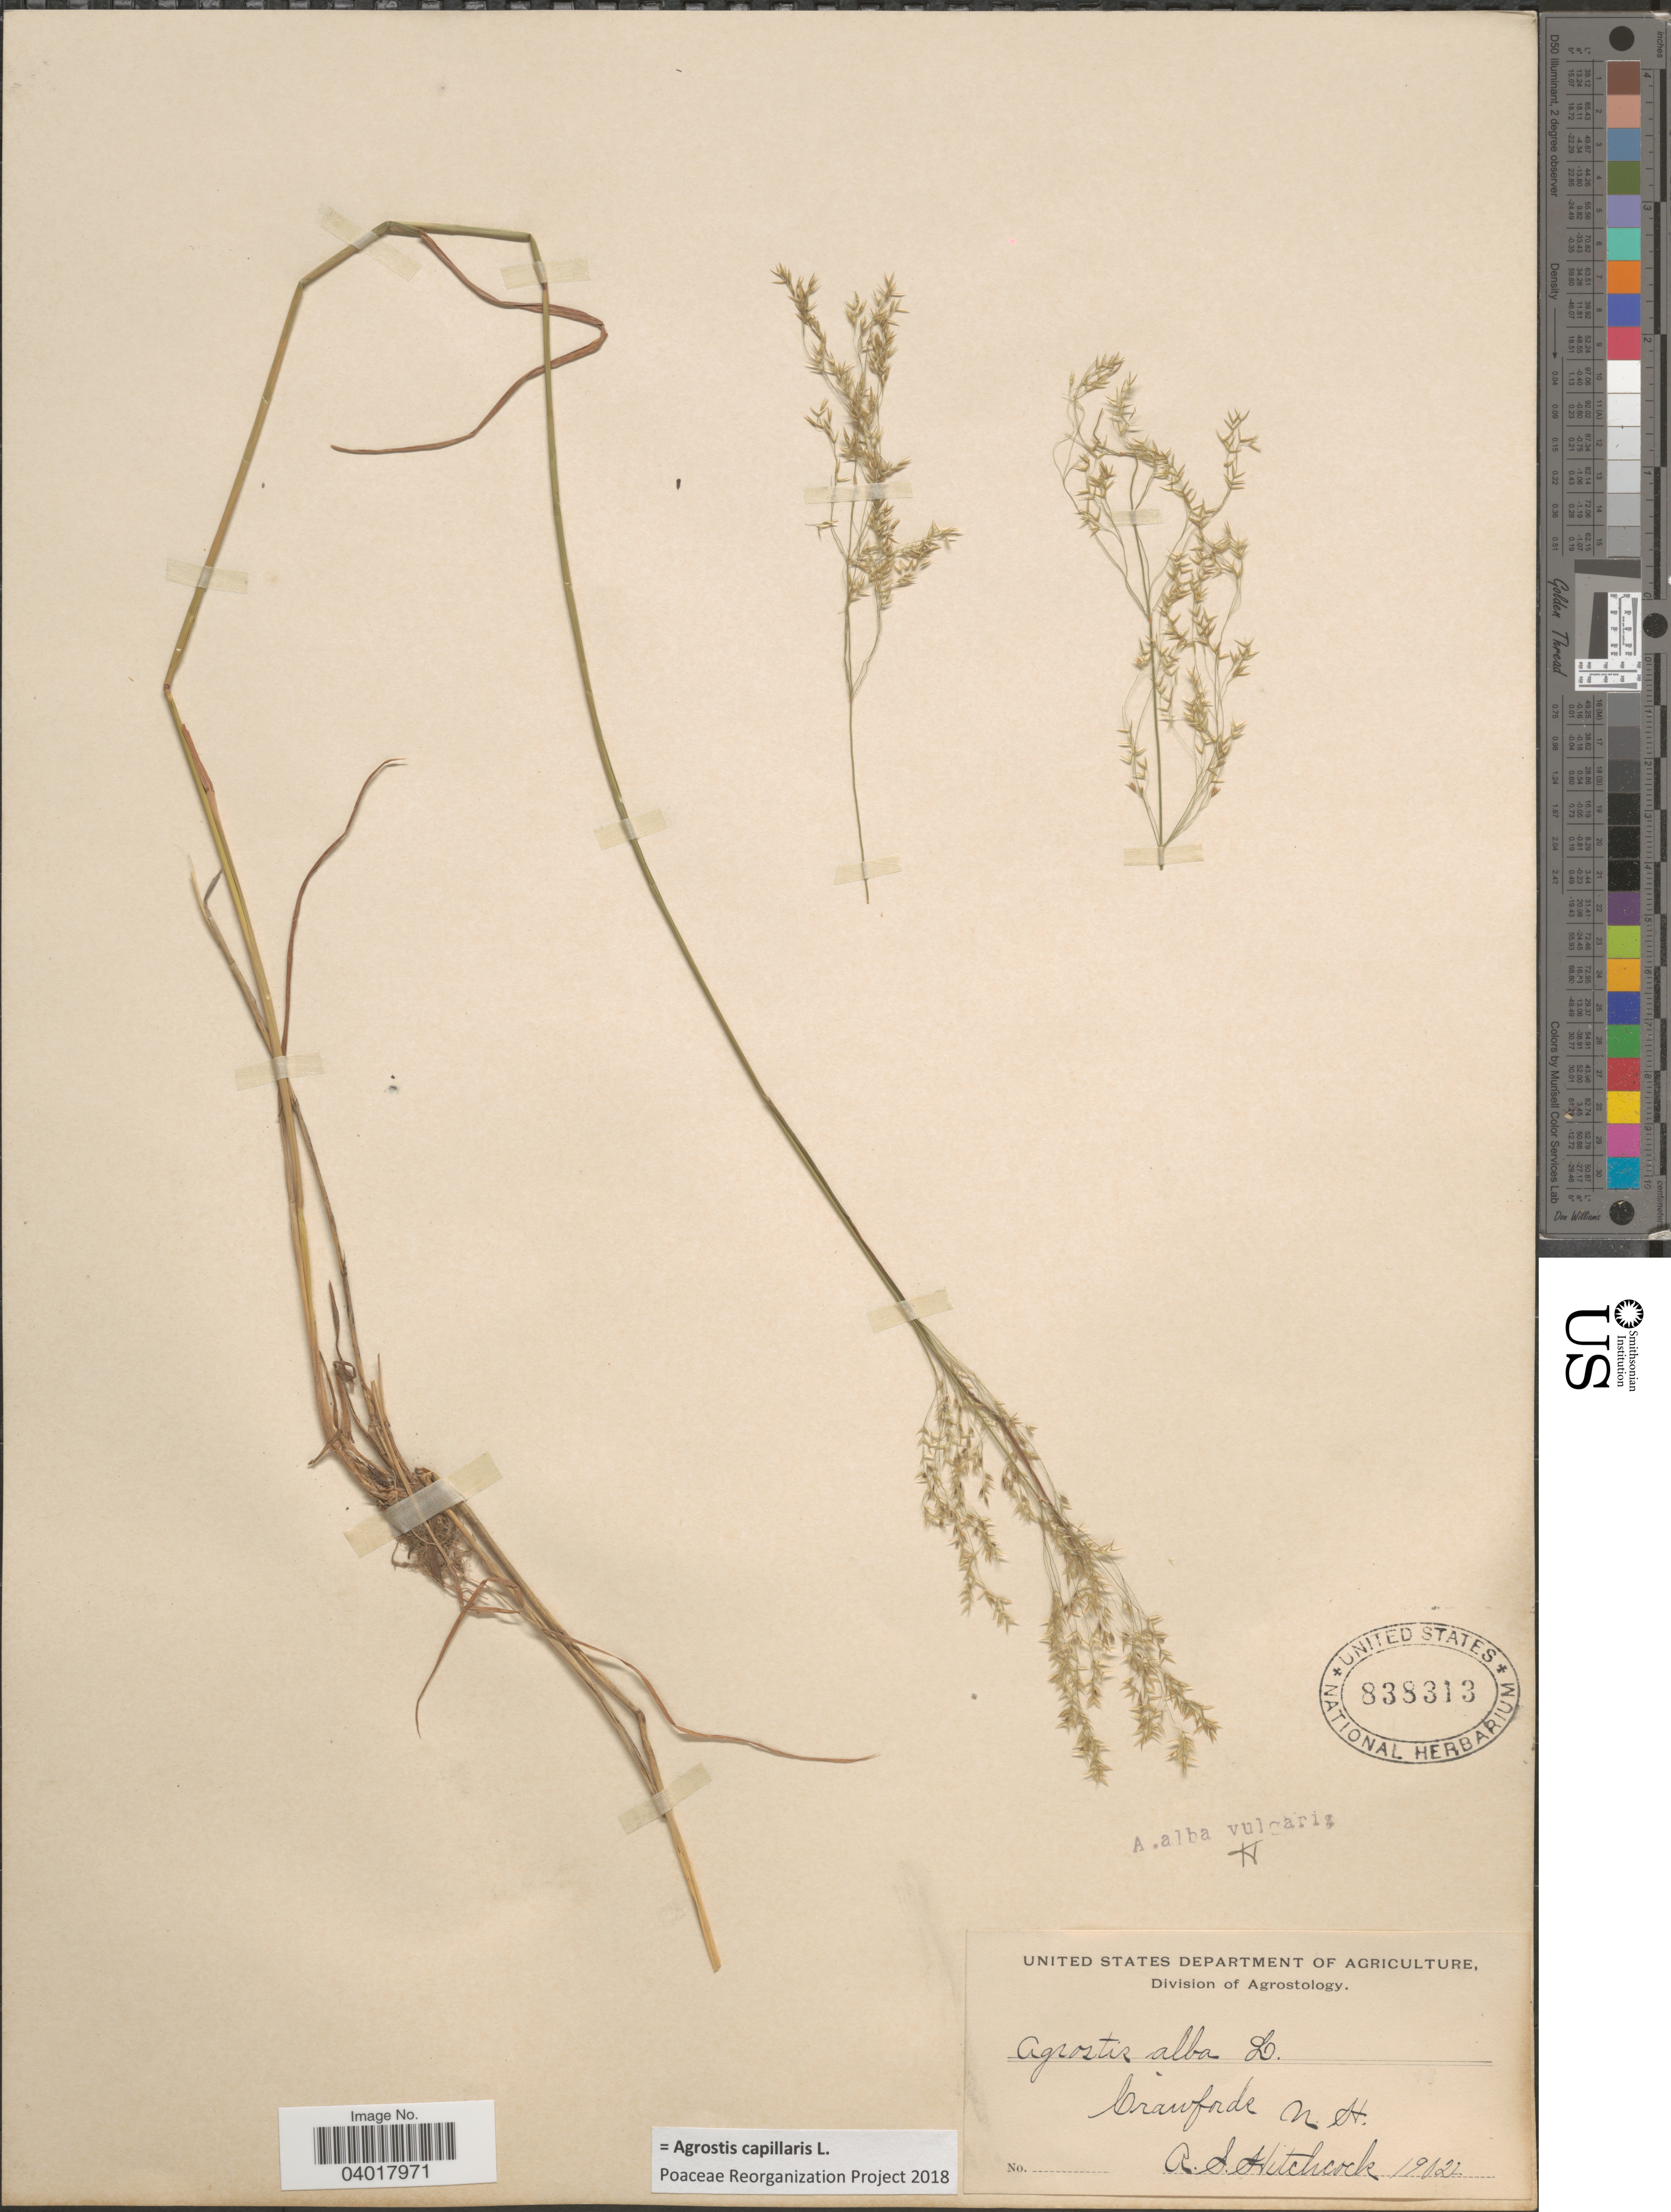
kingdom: Plantae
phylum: Tracheophyta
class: Liliopsida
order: Poales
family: Poaceae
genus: Agrostis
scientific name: Agrostis capillaris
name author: L.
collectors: A. S. Hitchcock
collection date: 1902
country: United States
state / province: New Hampshire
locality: Crawfords.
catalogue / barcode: US 838313